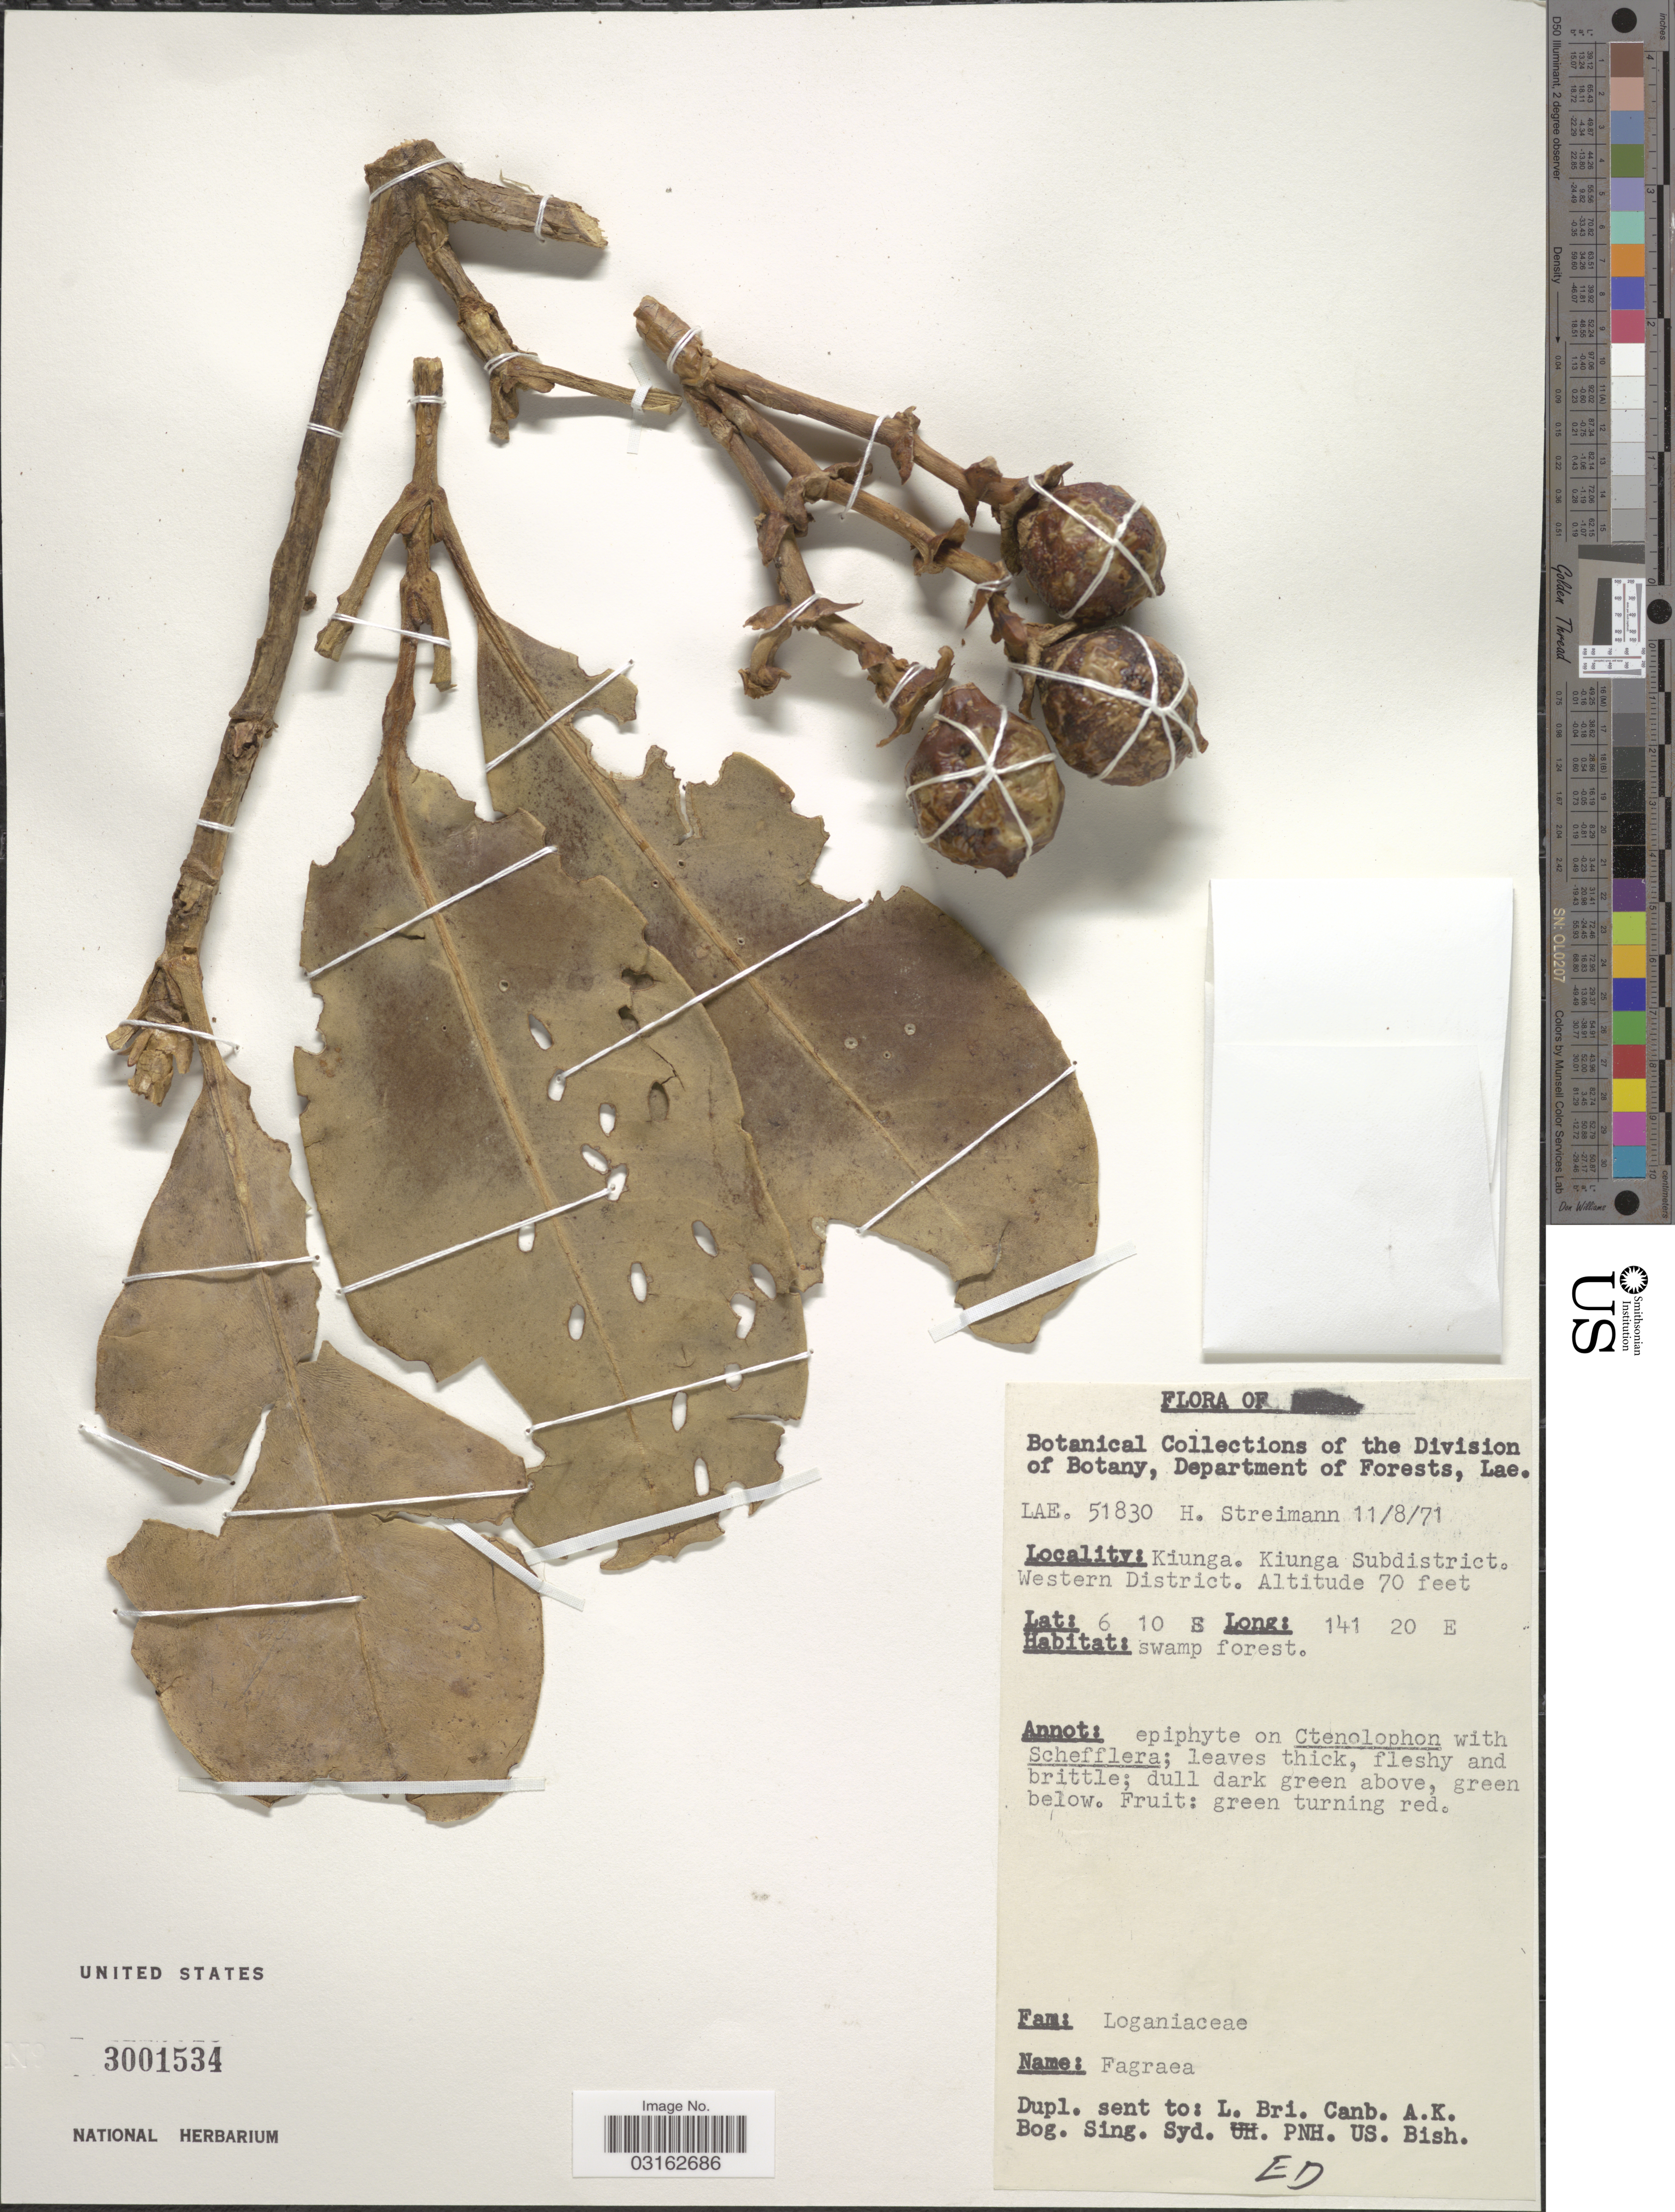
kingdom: Plantae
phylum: Tracheophyta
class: Magnoliopsida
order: Gentianales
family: Gentianaceae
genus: Fagraea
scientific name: Fagraea sp.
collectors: H. Streimann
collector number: LAE 51830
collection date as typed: Transcribed d/m/y: 11/8/71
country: Papua New Guinea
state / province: Manus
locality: Kiunga, Kiunga Subdistrict, Western District.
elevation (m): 21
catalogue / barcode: US 3001534